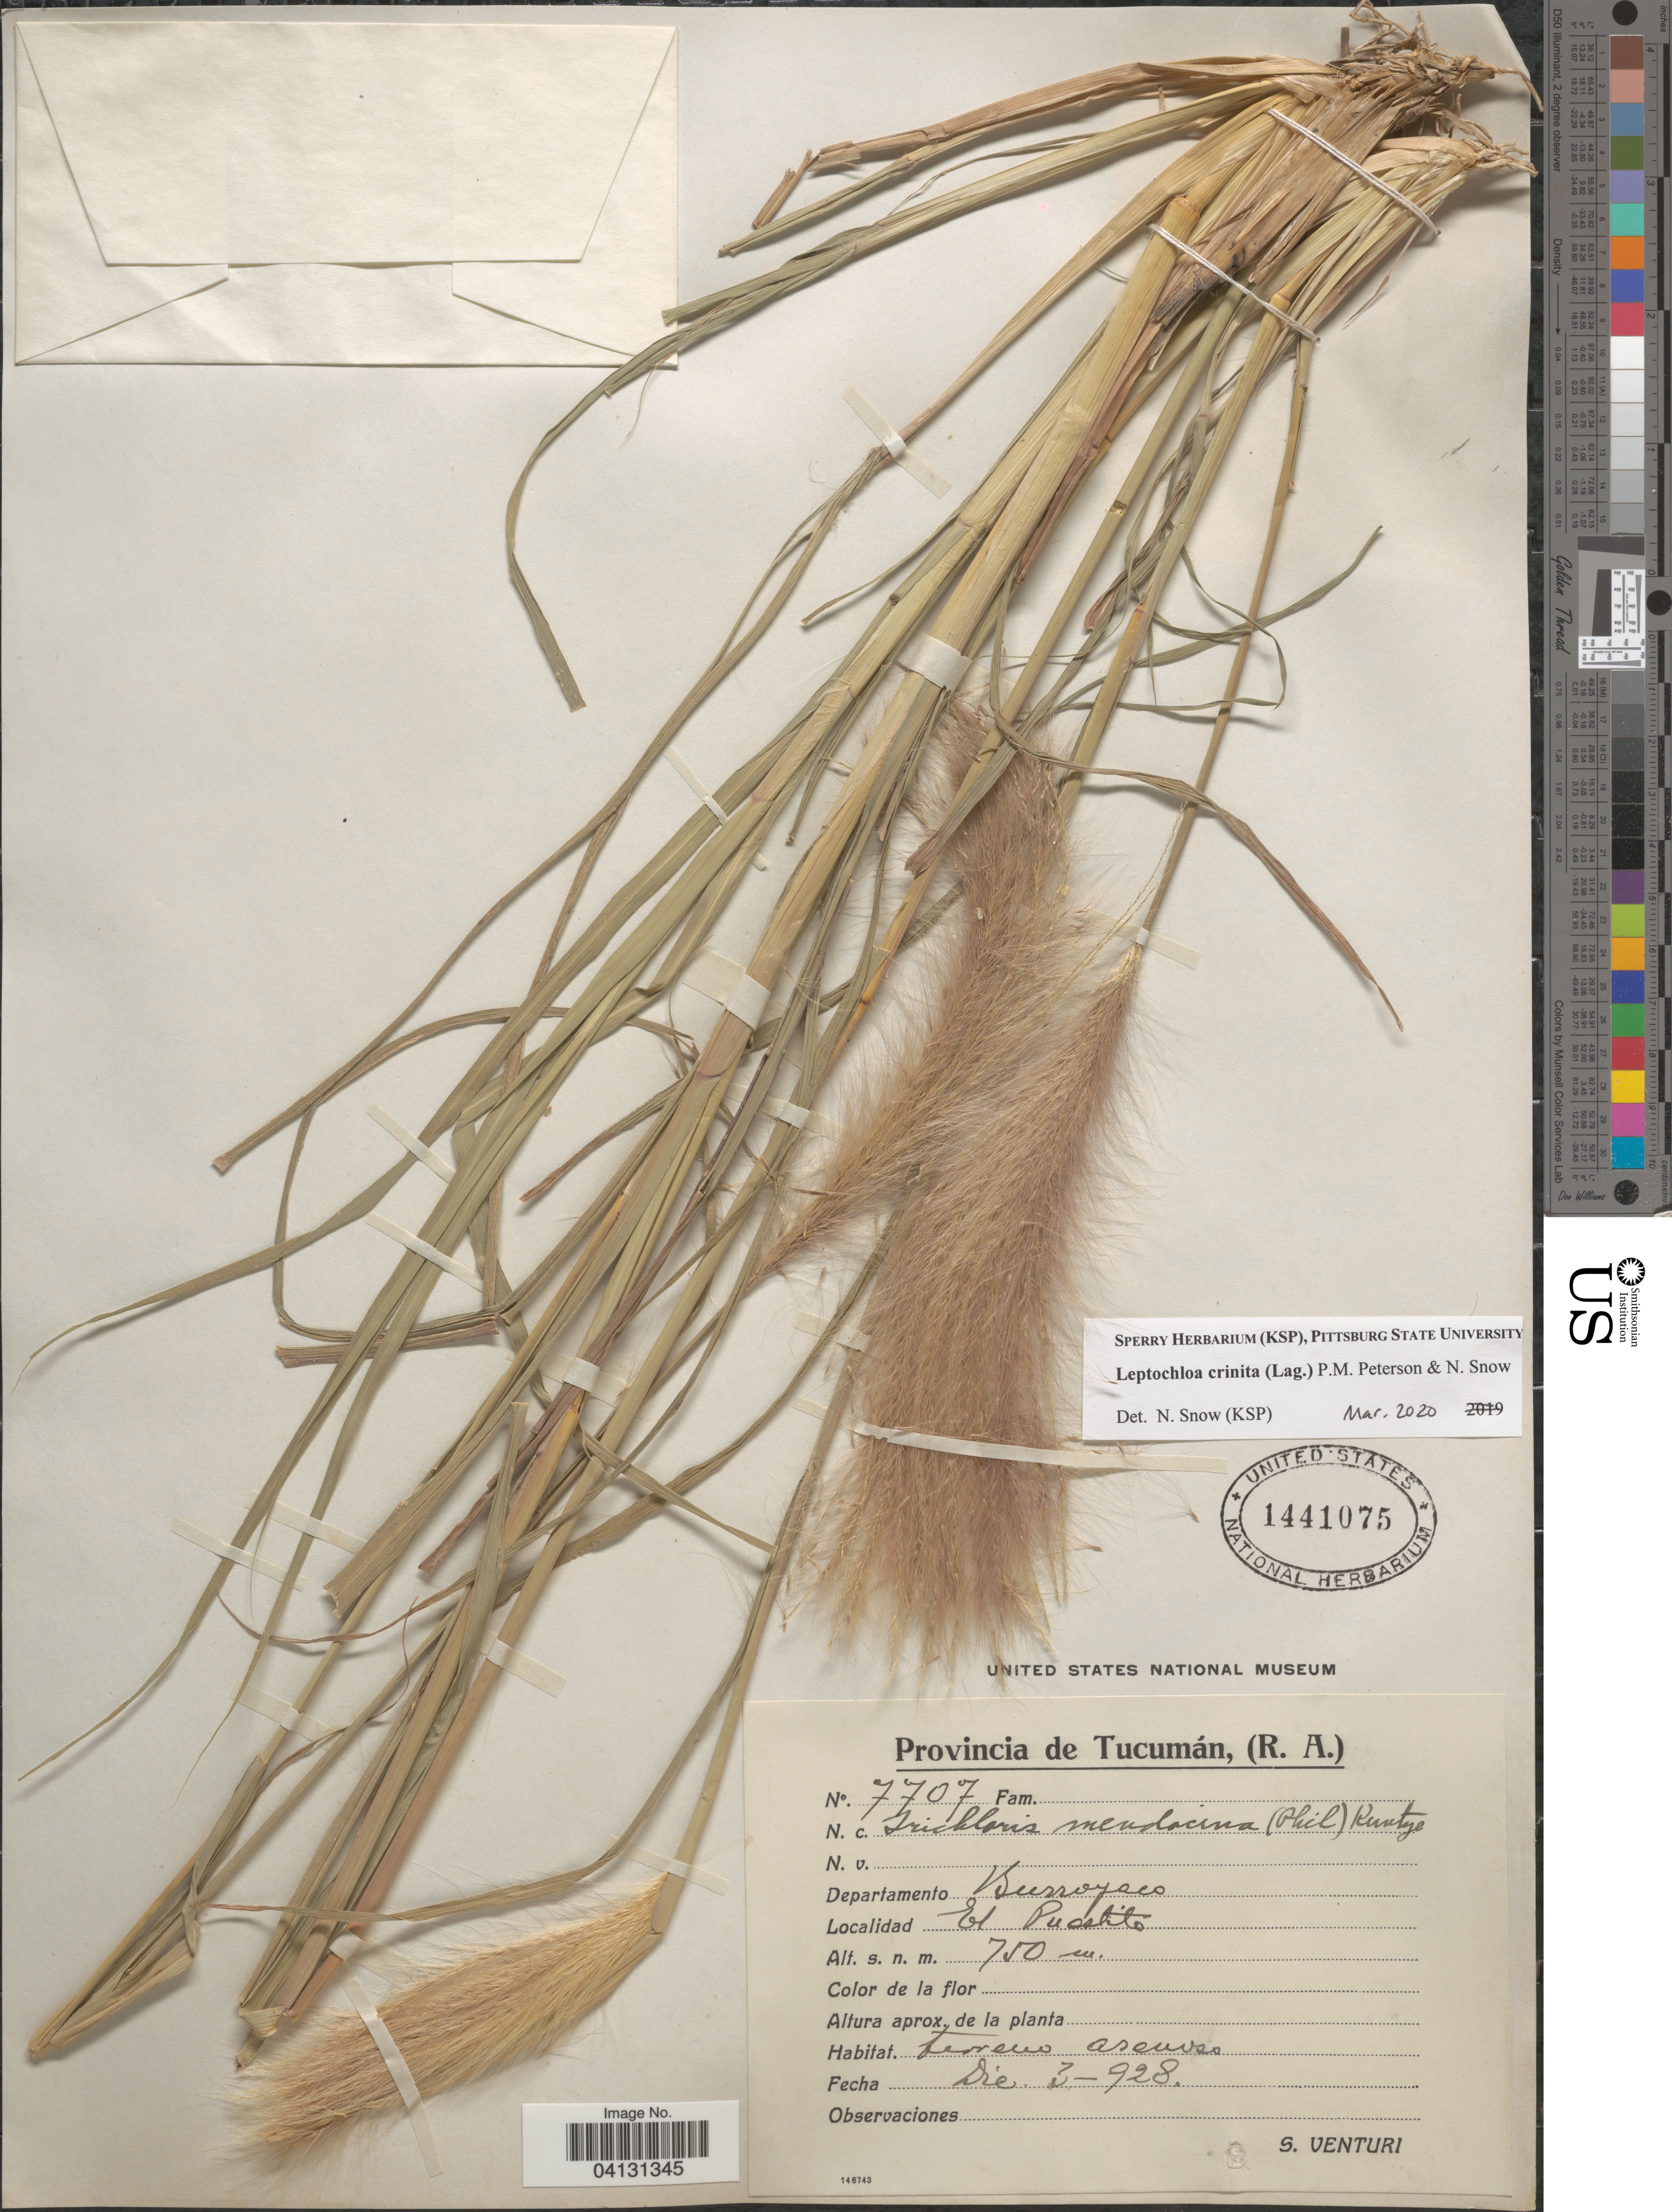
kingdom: Plantae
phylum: Tracheophyta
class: Liliopsida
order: Poales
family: Poaceae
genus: Leptochloa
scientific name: Leptochloa crinita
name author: (Lag.) P.M. Peterson & N. Snow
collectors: S. Venturi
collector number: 7707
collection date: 1928-12-03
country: Argentina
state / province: Tucuman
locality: Departamento Burroyacu. El Puestito.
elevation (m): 750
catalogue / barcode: US 1441075